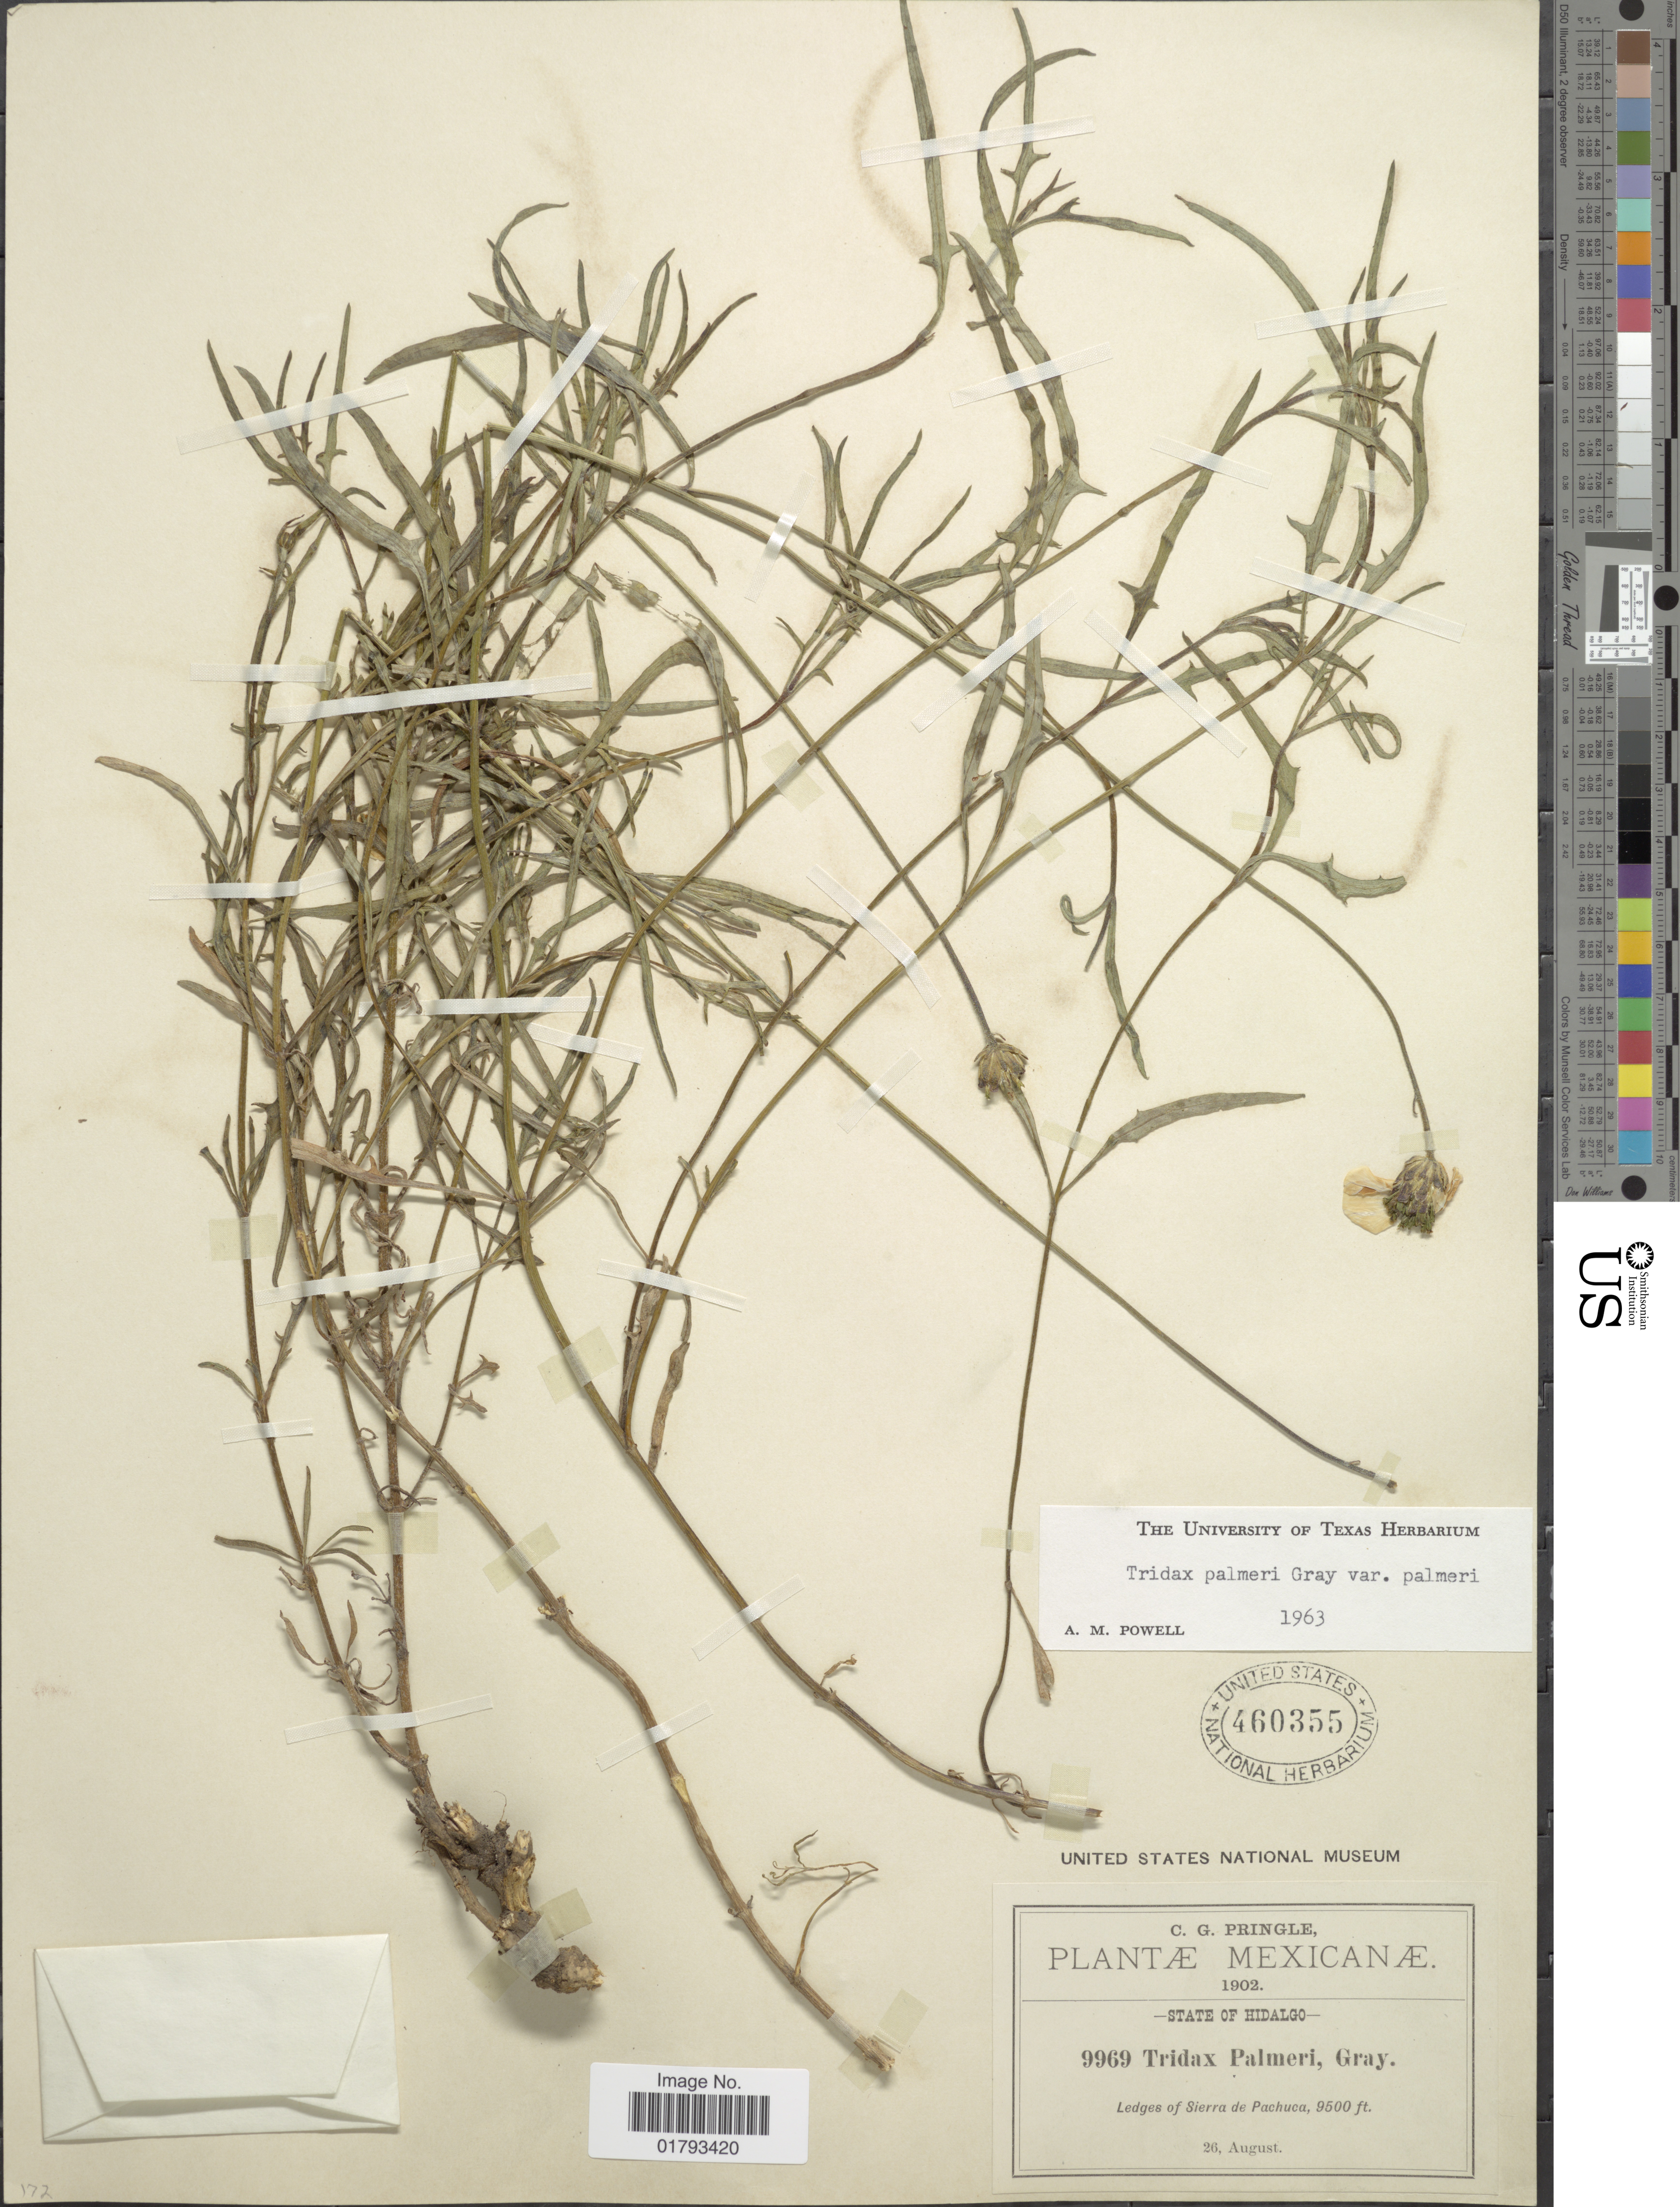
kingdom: Plantae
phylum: Tracheophyta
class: Magnoliopsida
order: Asterales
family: Asteraceae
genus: Tridax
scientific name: Tridax palmeri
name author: A. Gray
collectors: C. G. Pringle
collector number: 9969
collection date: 1902-08-26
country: Mexico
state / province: Hidalgo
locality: Ledges of Sierra de Pachuca.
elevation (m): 2896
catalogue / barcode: US 460355